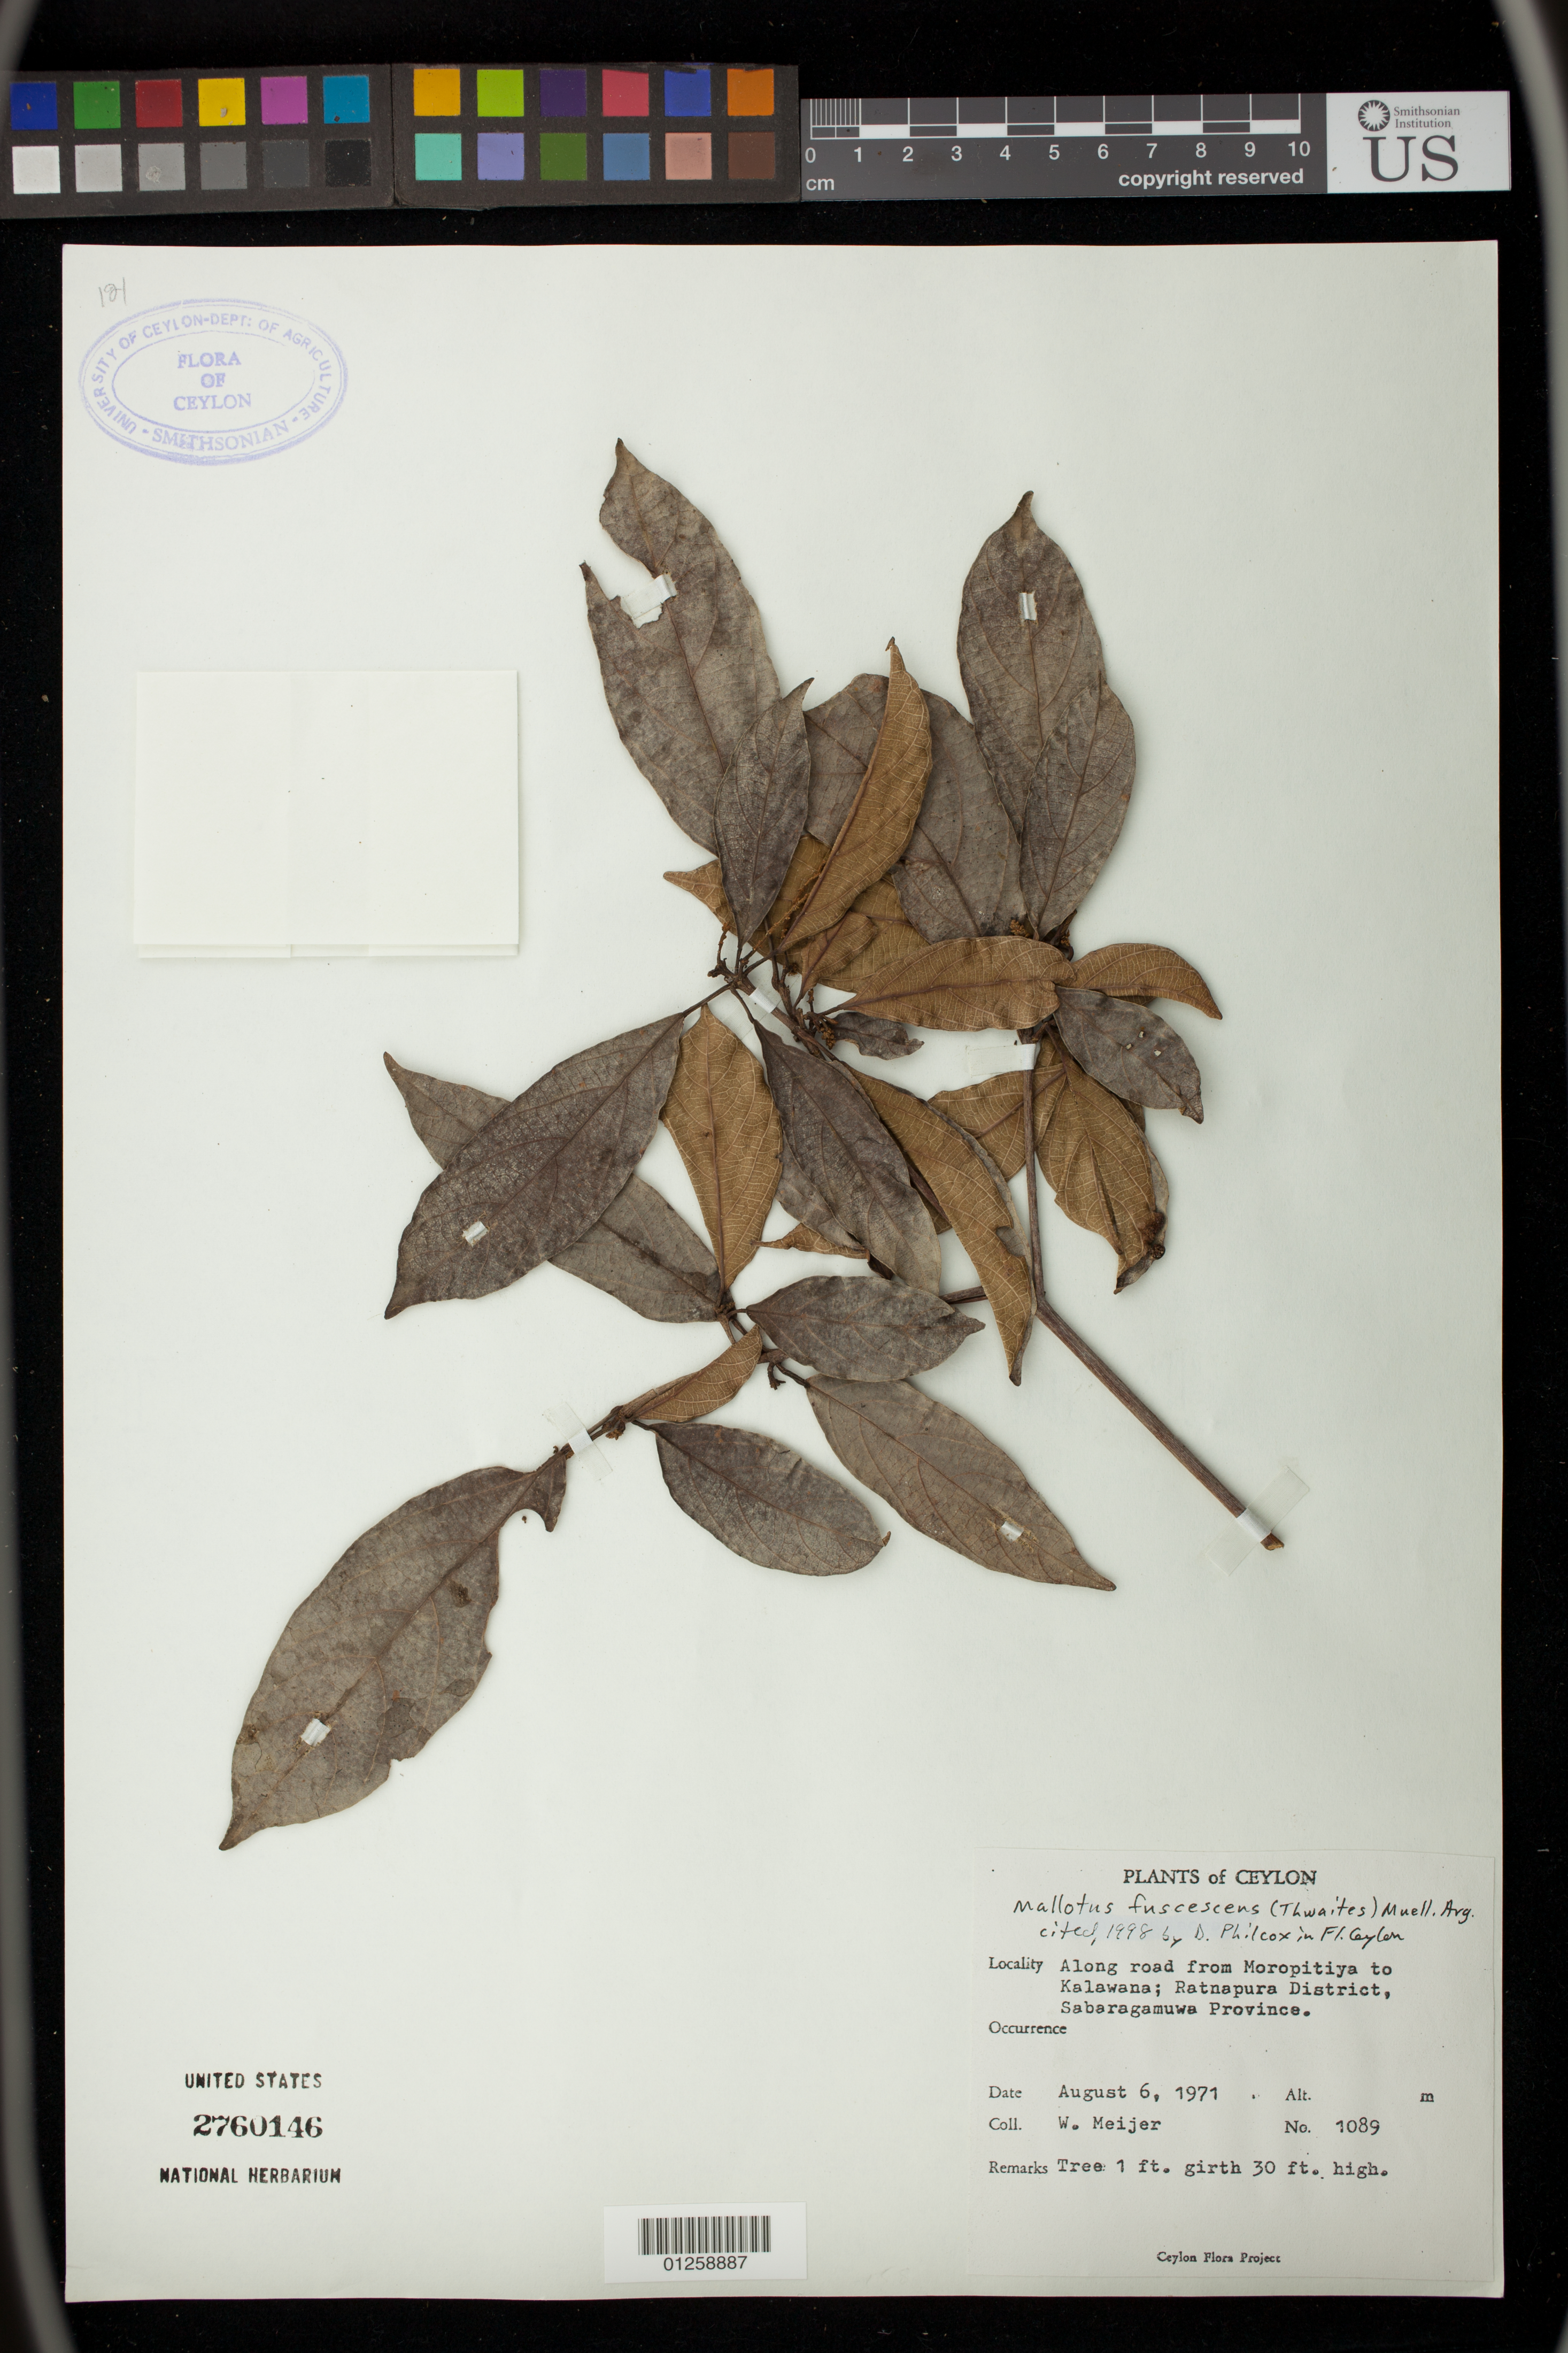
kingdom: Plantae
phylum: Tracheophyta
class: Magnoliopsida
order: Malpighiales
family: Euphorbiaceae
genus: Mallotus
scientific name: Mallotus fuscescens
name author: (Thwaites) Müll. Arg.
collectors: W. Meijer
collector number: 1089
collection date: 1971-08-06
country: Sri Lanka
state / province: Sabaragamuwa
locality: Along road from Moropitiya to Kalawana; Ratnapura District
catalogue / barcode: US 2760146